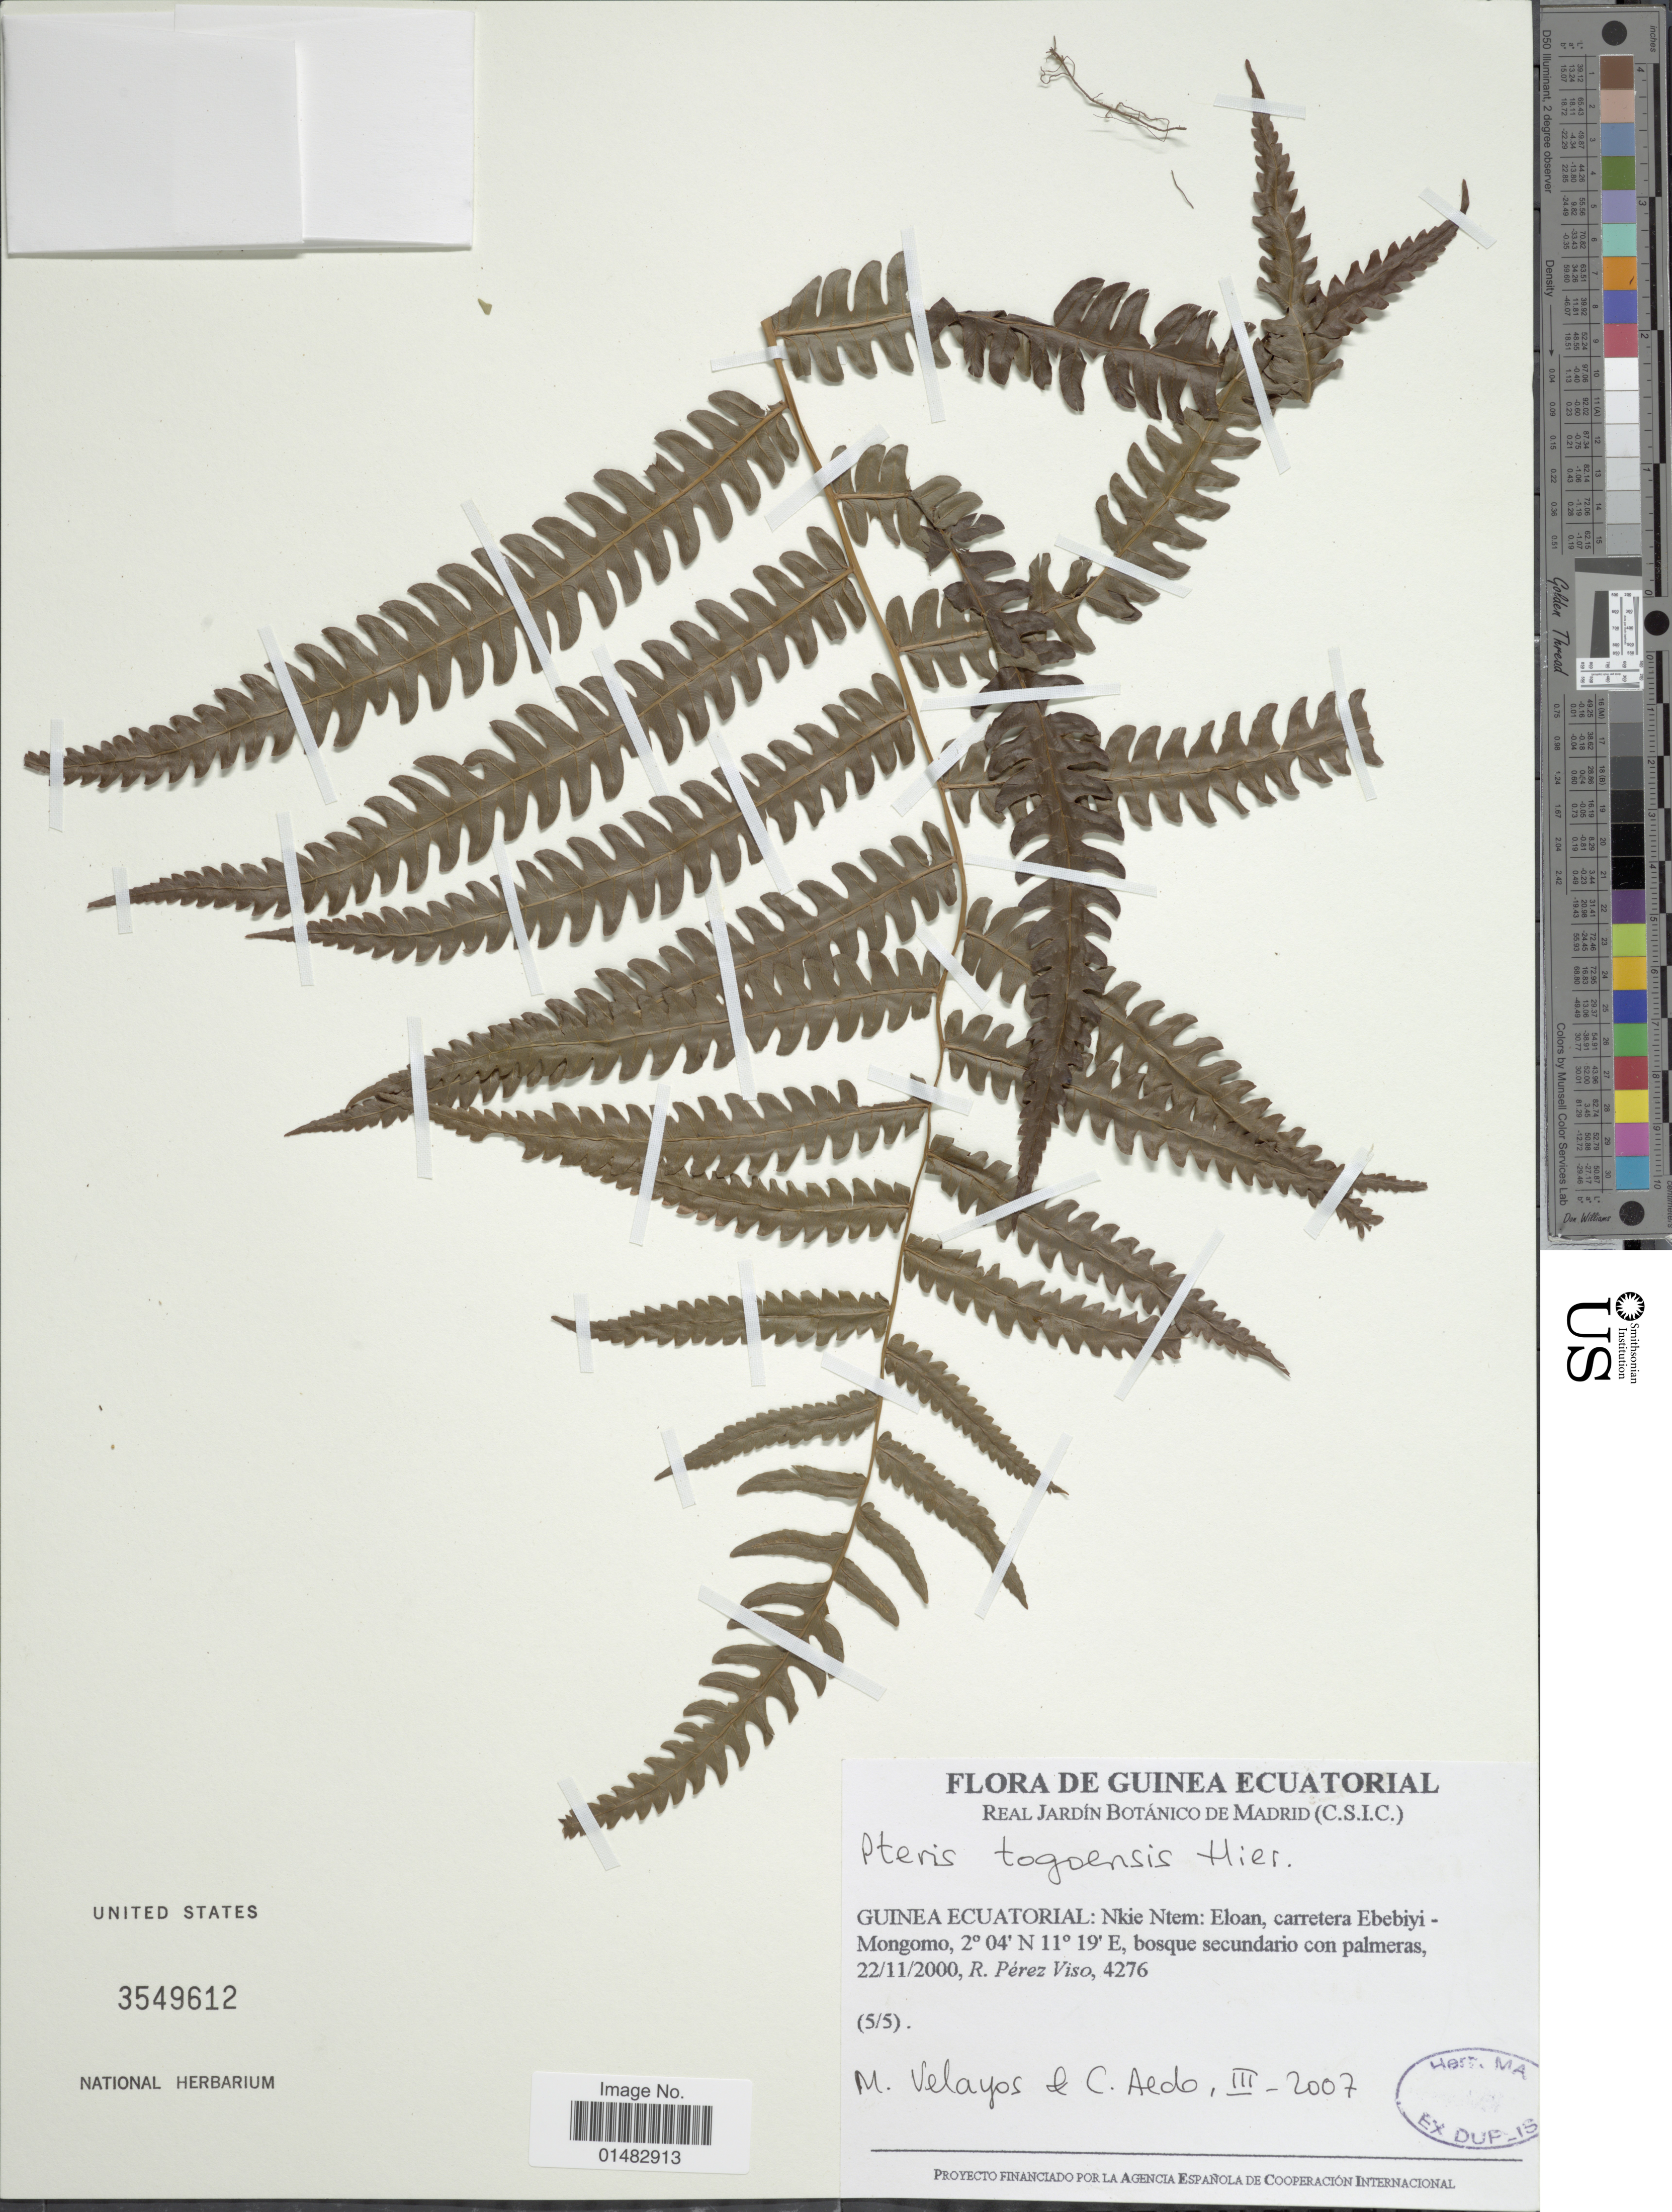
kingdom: Plantae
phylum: Tracheophyta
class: Polypodiopsida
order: Polypodiales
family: Pteridaceae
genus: Pteris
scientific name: Pteris togoensis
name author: Hieron.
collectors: R. Perez Viso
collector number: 4376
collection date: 2000-11-22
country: Equatorial Guinea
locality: Nkie Ntem, Eloan, carretera Ebebiyi-Mongomo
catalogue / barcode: US 3549612